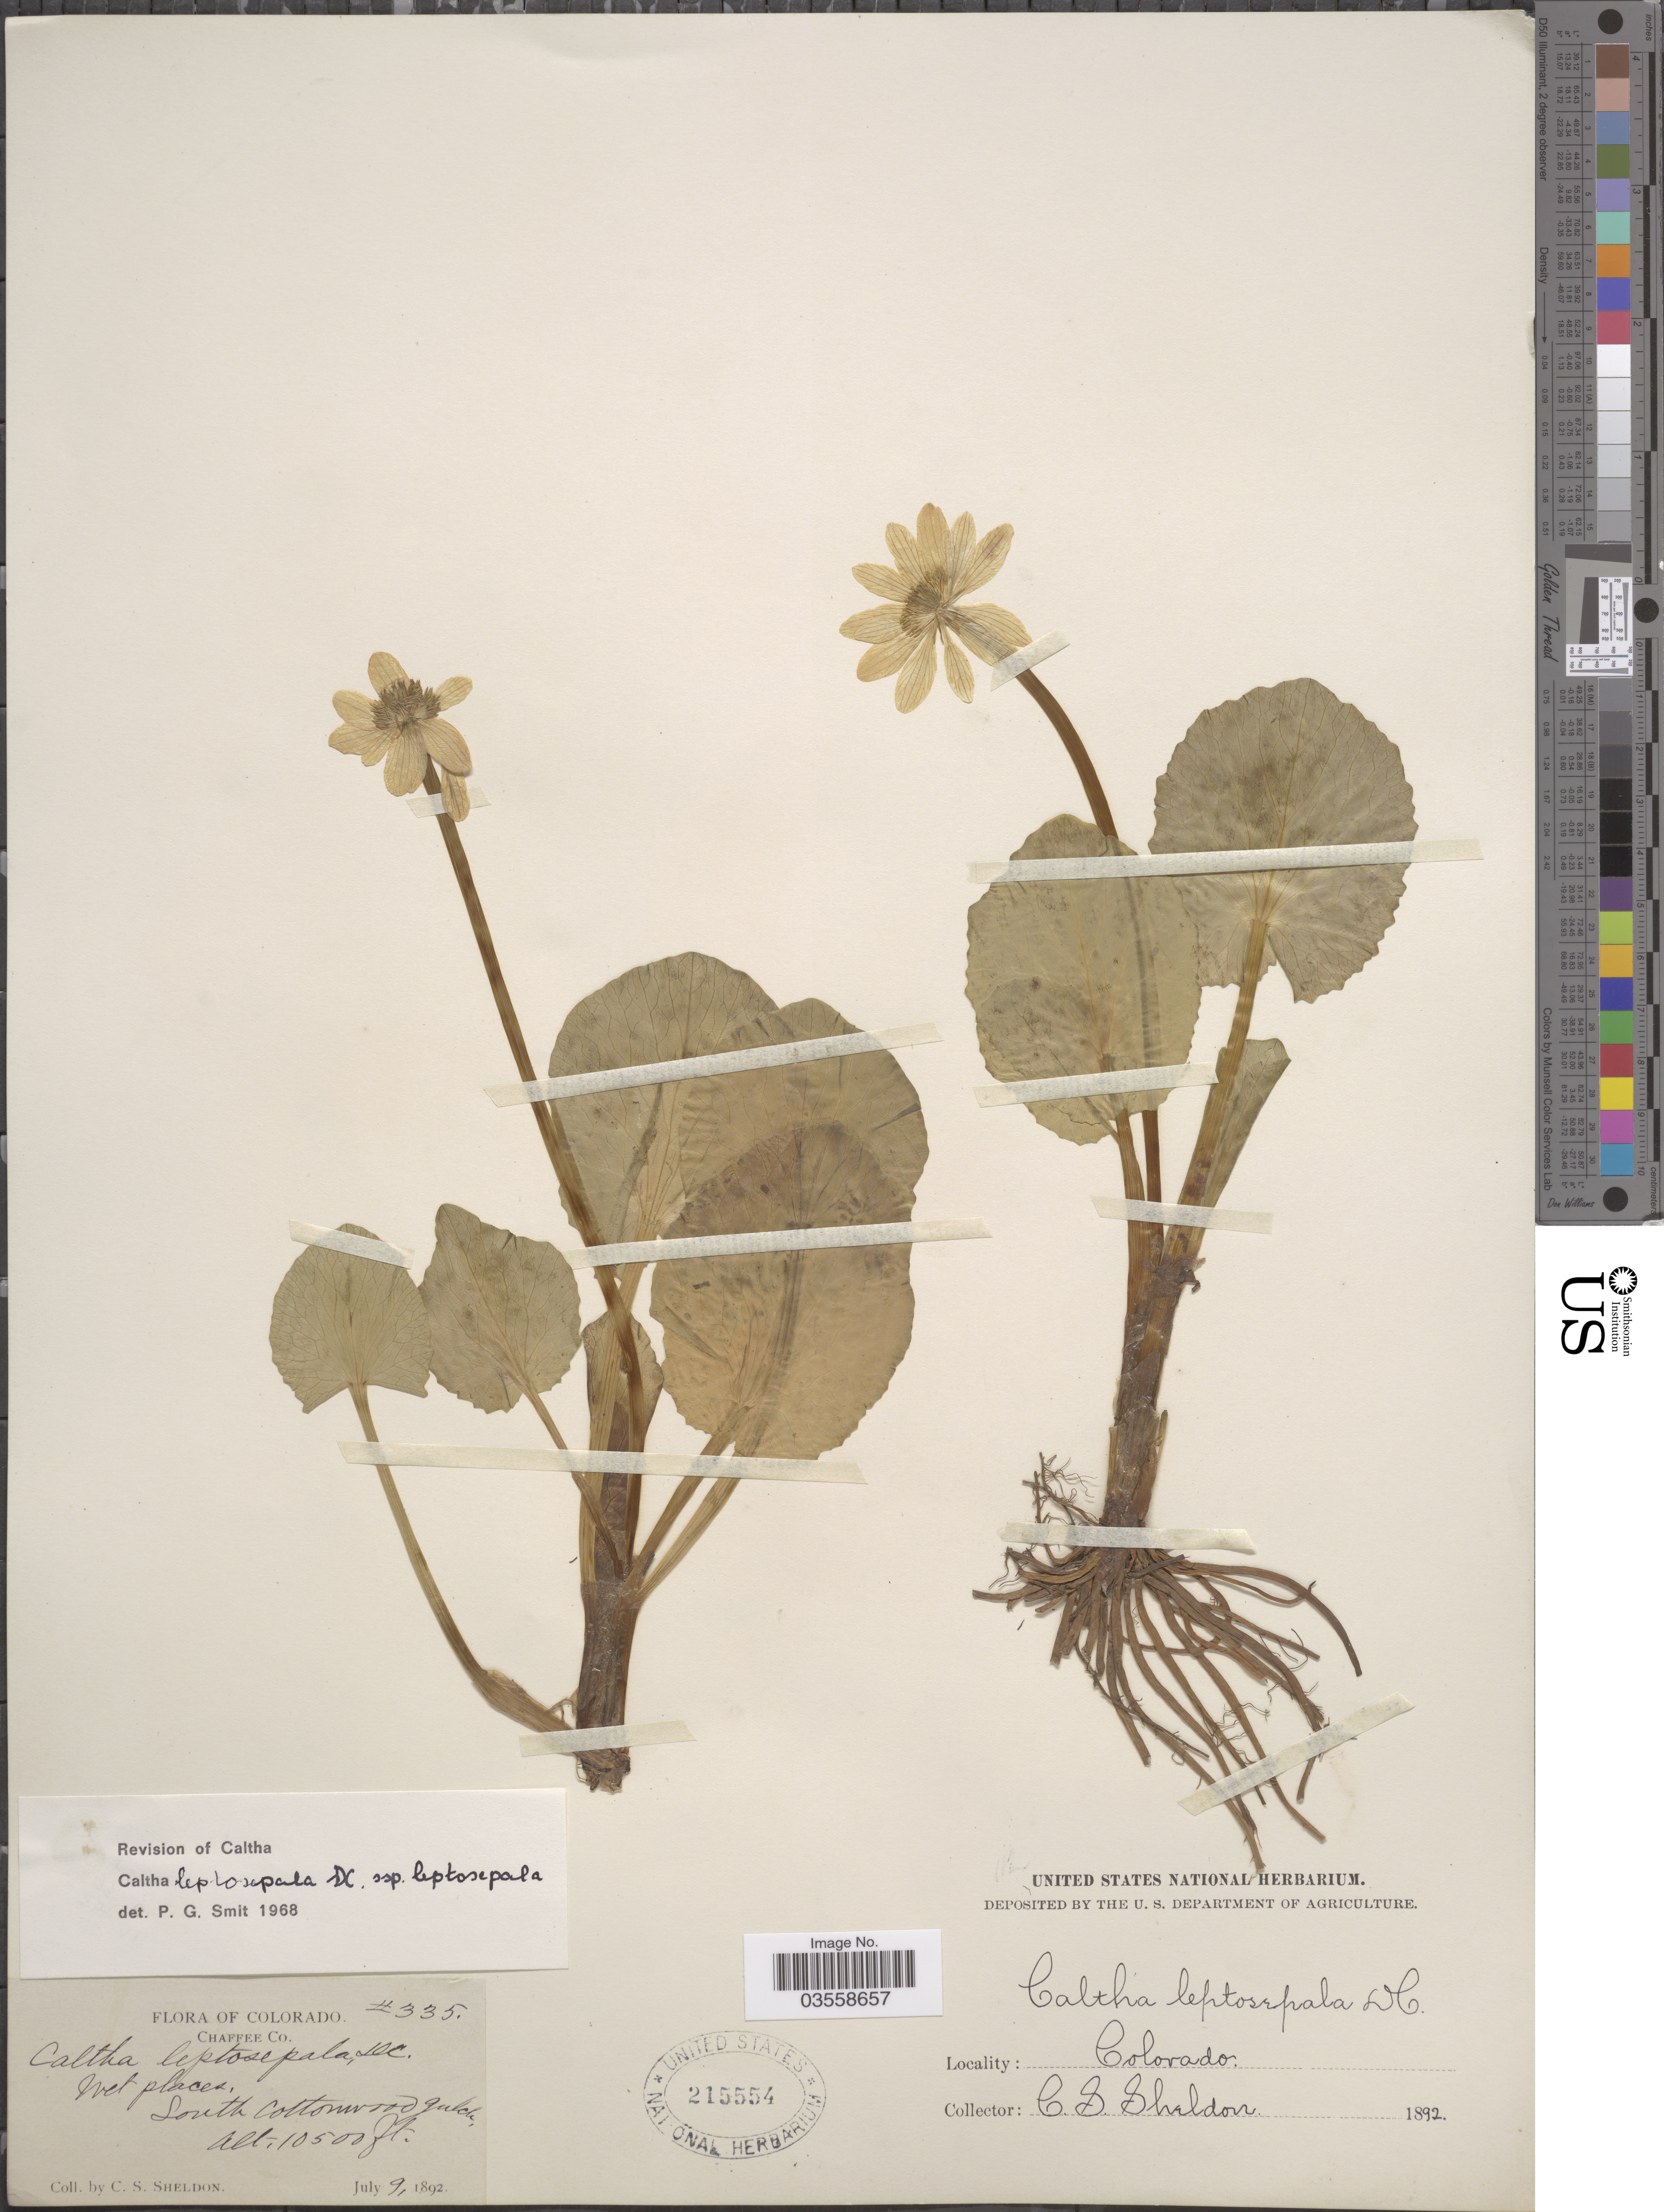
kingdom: Plantae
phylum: Tracheophyta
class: Magnoliopsida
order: Ranunculales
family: Ranunculaceae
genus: Caltha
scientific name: Caltha leptosepala subsp. leptosepala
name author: DC.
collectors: C. S. Sheldon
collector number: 335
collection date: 1892-07-09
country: United States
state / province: Colorado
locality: Chaffee Co. South Cottonwood Gulch.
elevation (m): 3200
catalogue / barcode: US 215554